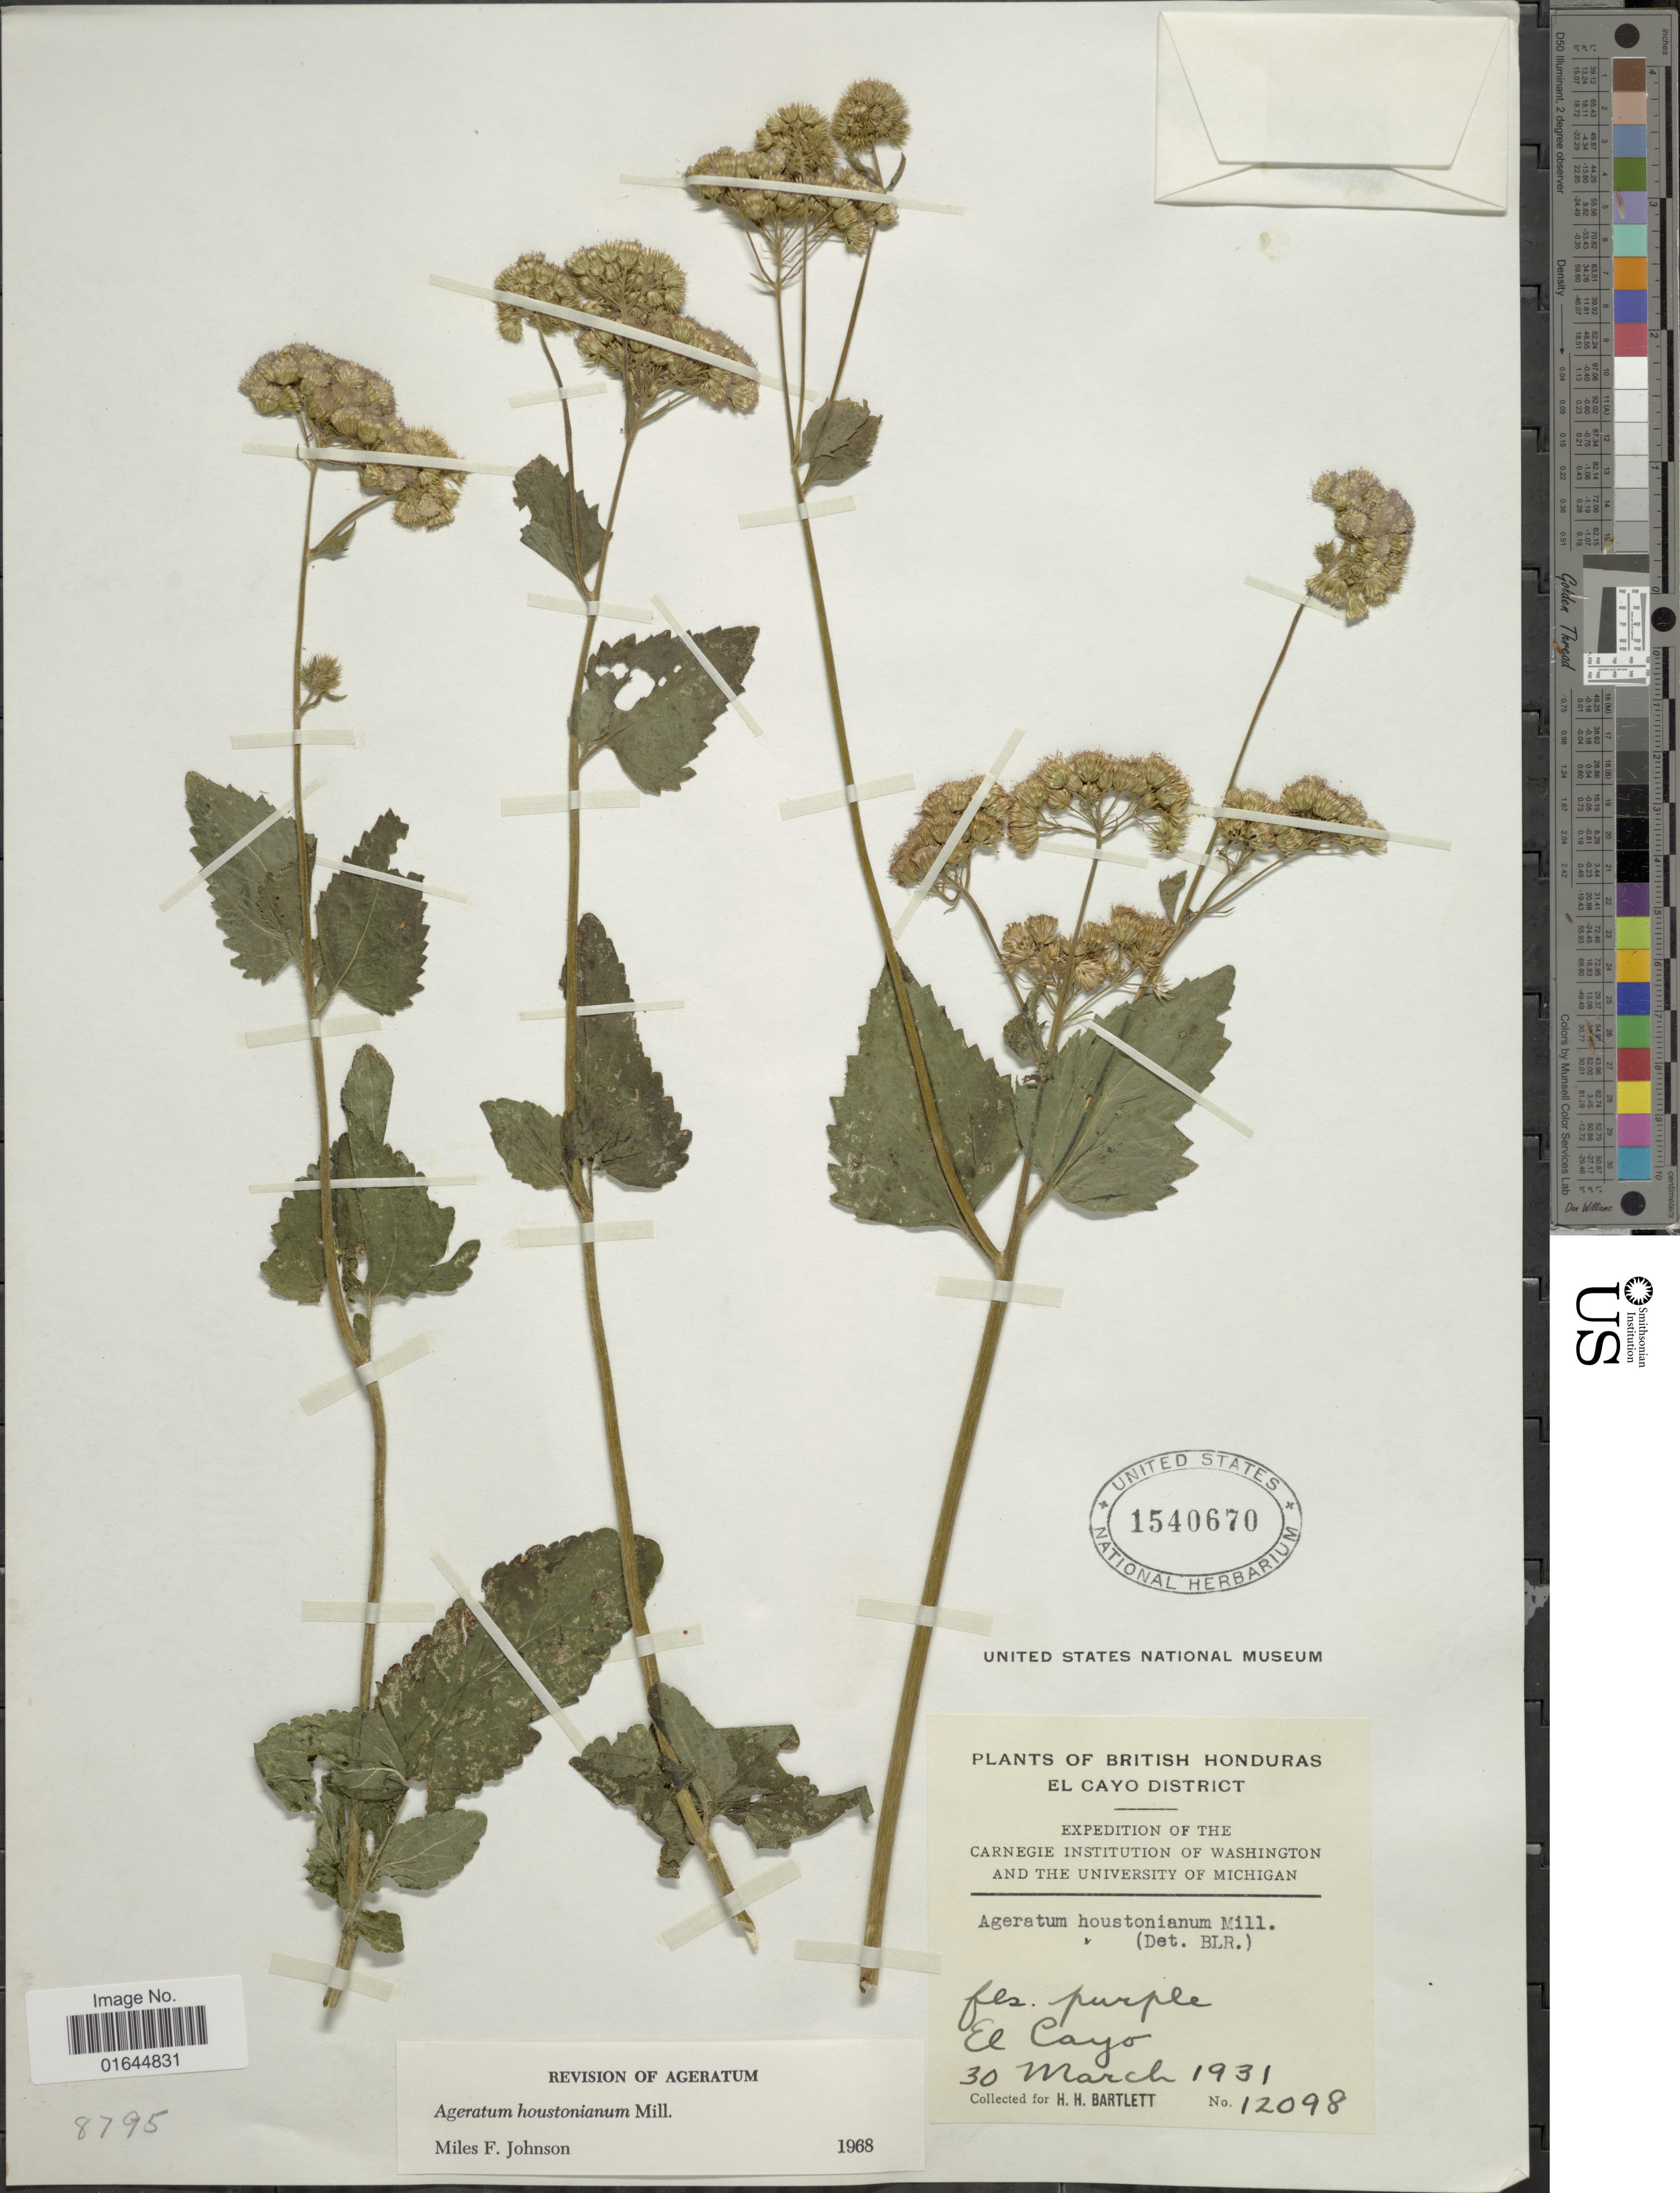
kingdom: Plantae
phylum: Tracheophyta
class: Magnoliopsida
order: Asterales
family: Asteraceae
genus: Ageratum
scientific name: Ageratum houstonianum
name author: Mill.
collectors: H. H. Bartlett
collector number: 12098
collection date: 1931-03-30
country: Belize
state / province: Cayo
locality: British Honduras, El Cayo District.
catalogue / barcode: US 1540670